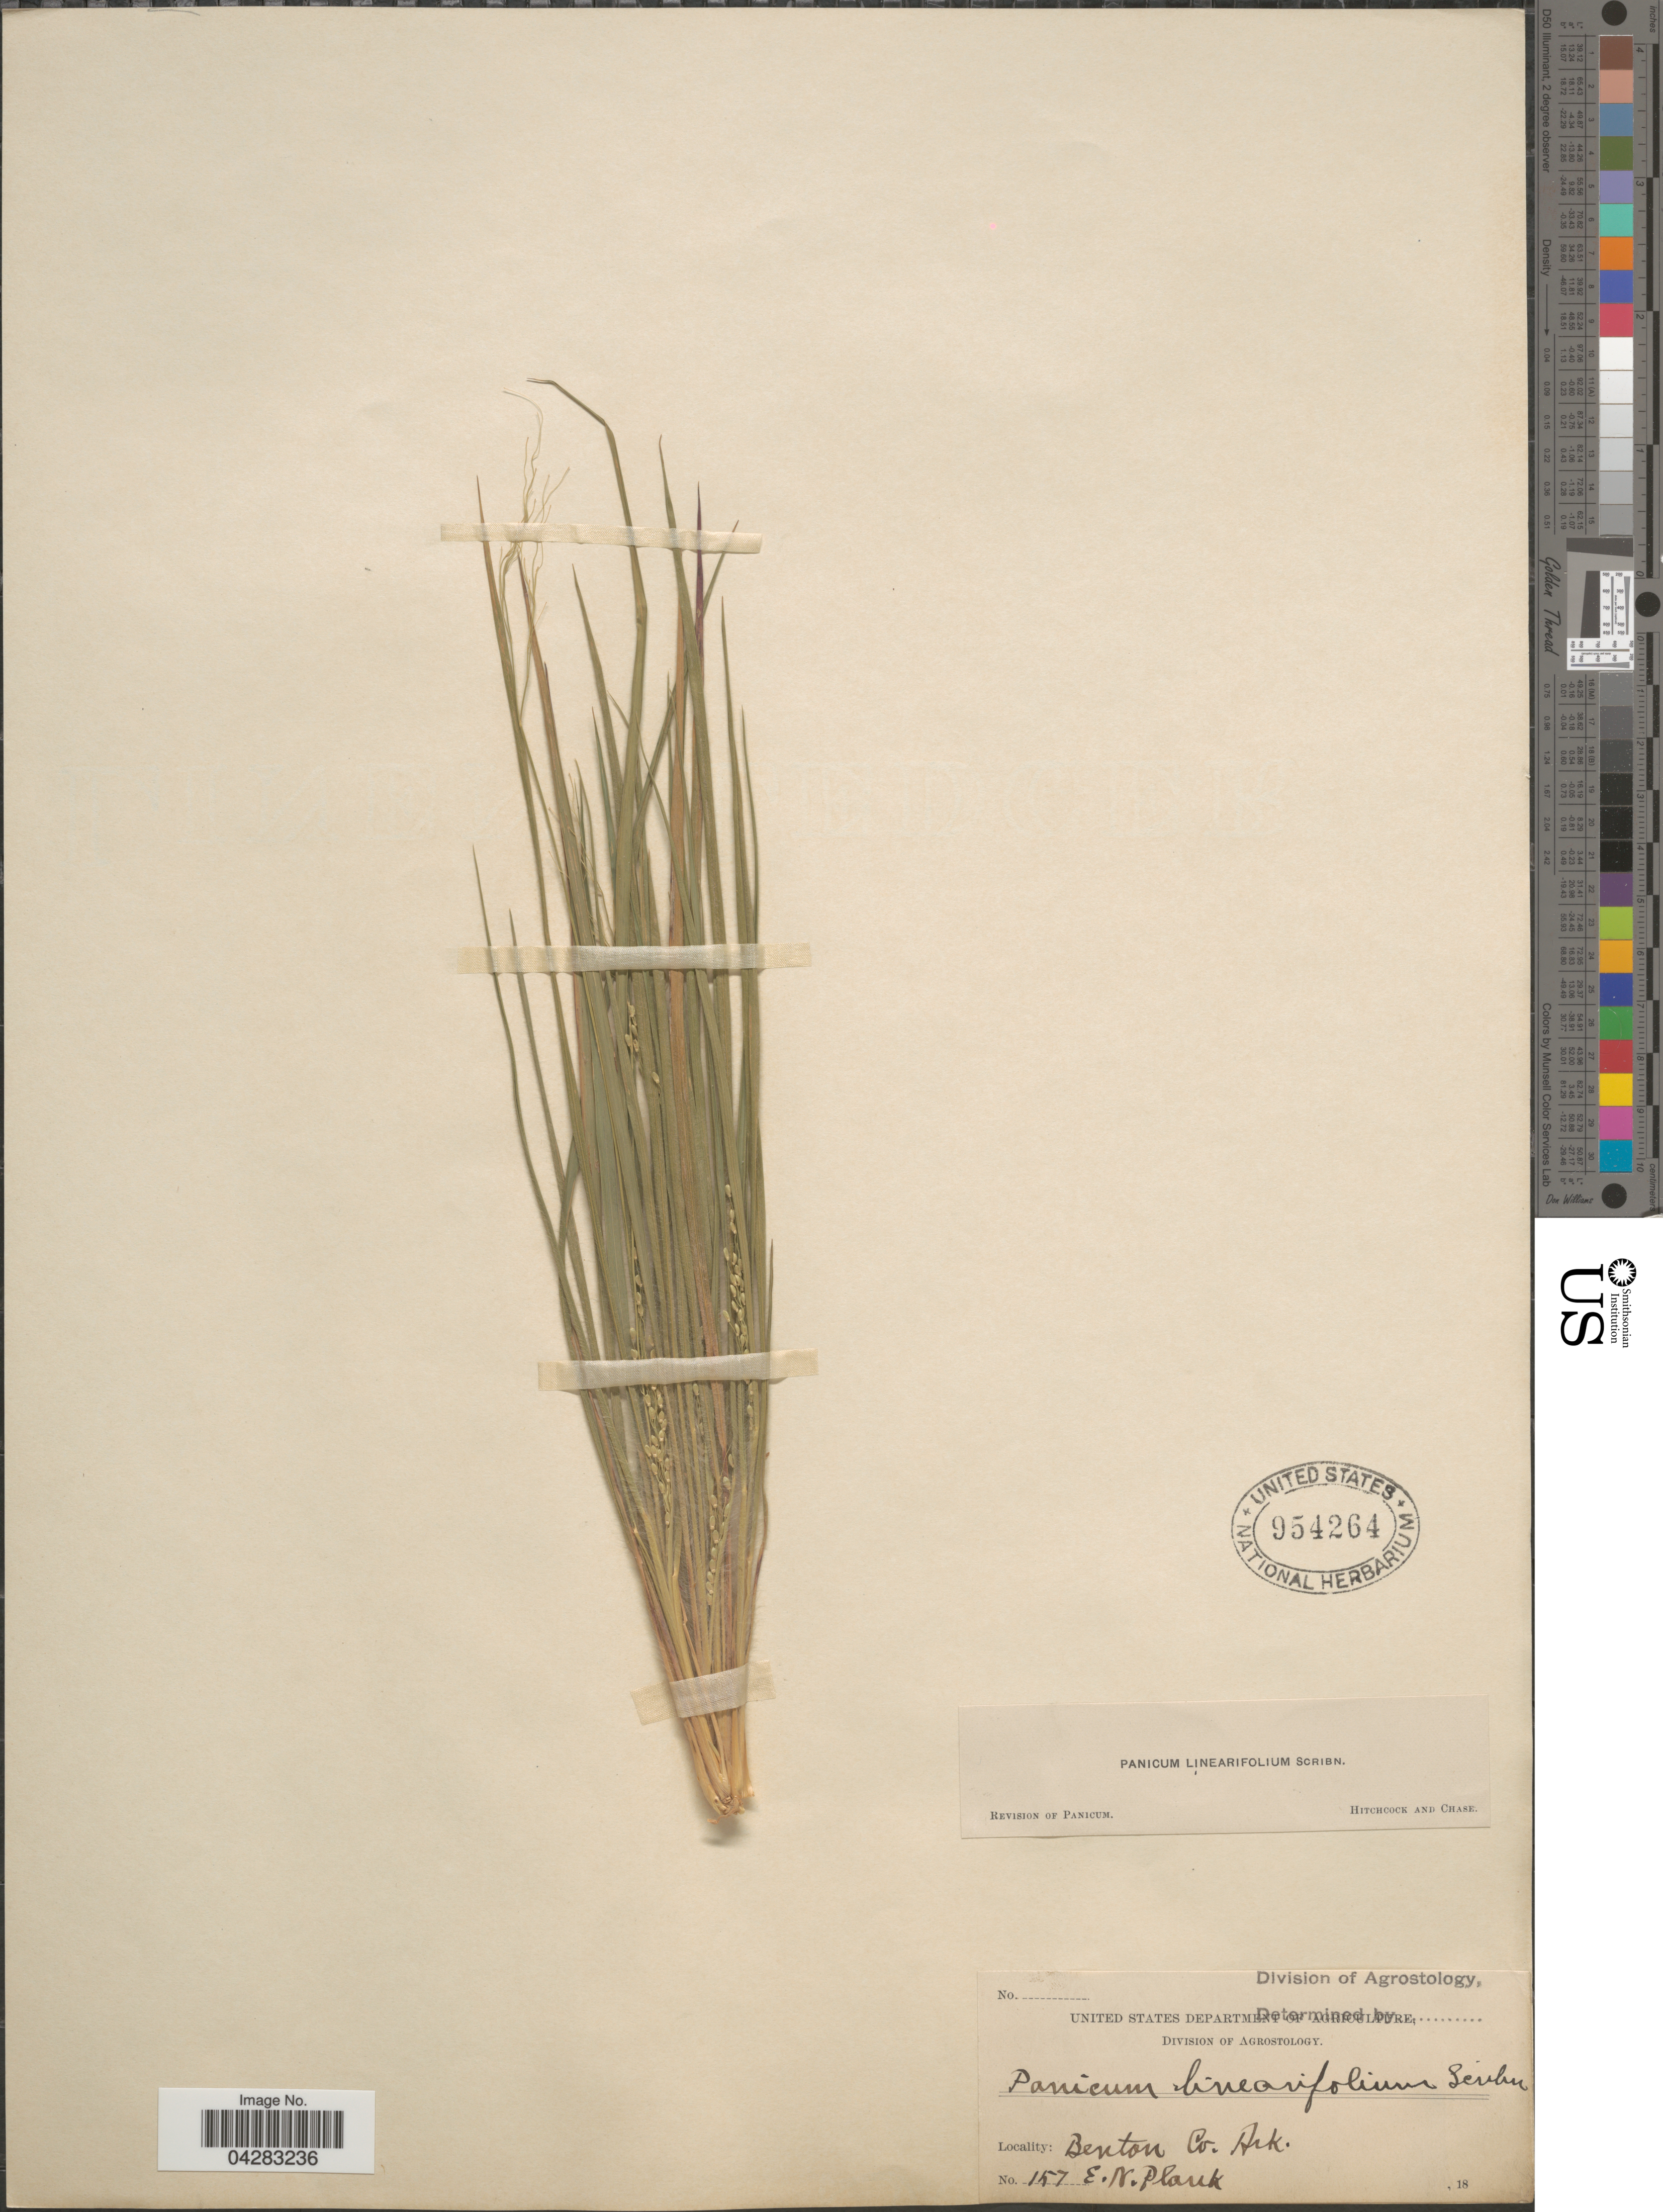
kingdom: Plantae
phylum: Tracheophyta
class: Liliopsida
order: Poales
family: Poaceae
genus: Dichanthelium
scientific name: Dichanthelium linearifolium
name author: (Scribn.) Gould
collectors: E. Plank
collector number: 157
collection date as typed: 18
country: United States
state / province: Arkansas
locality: Benton Co.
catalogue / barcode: US 954264